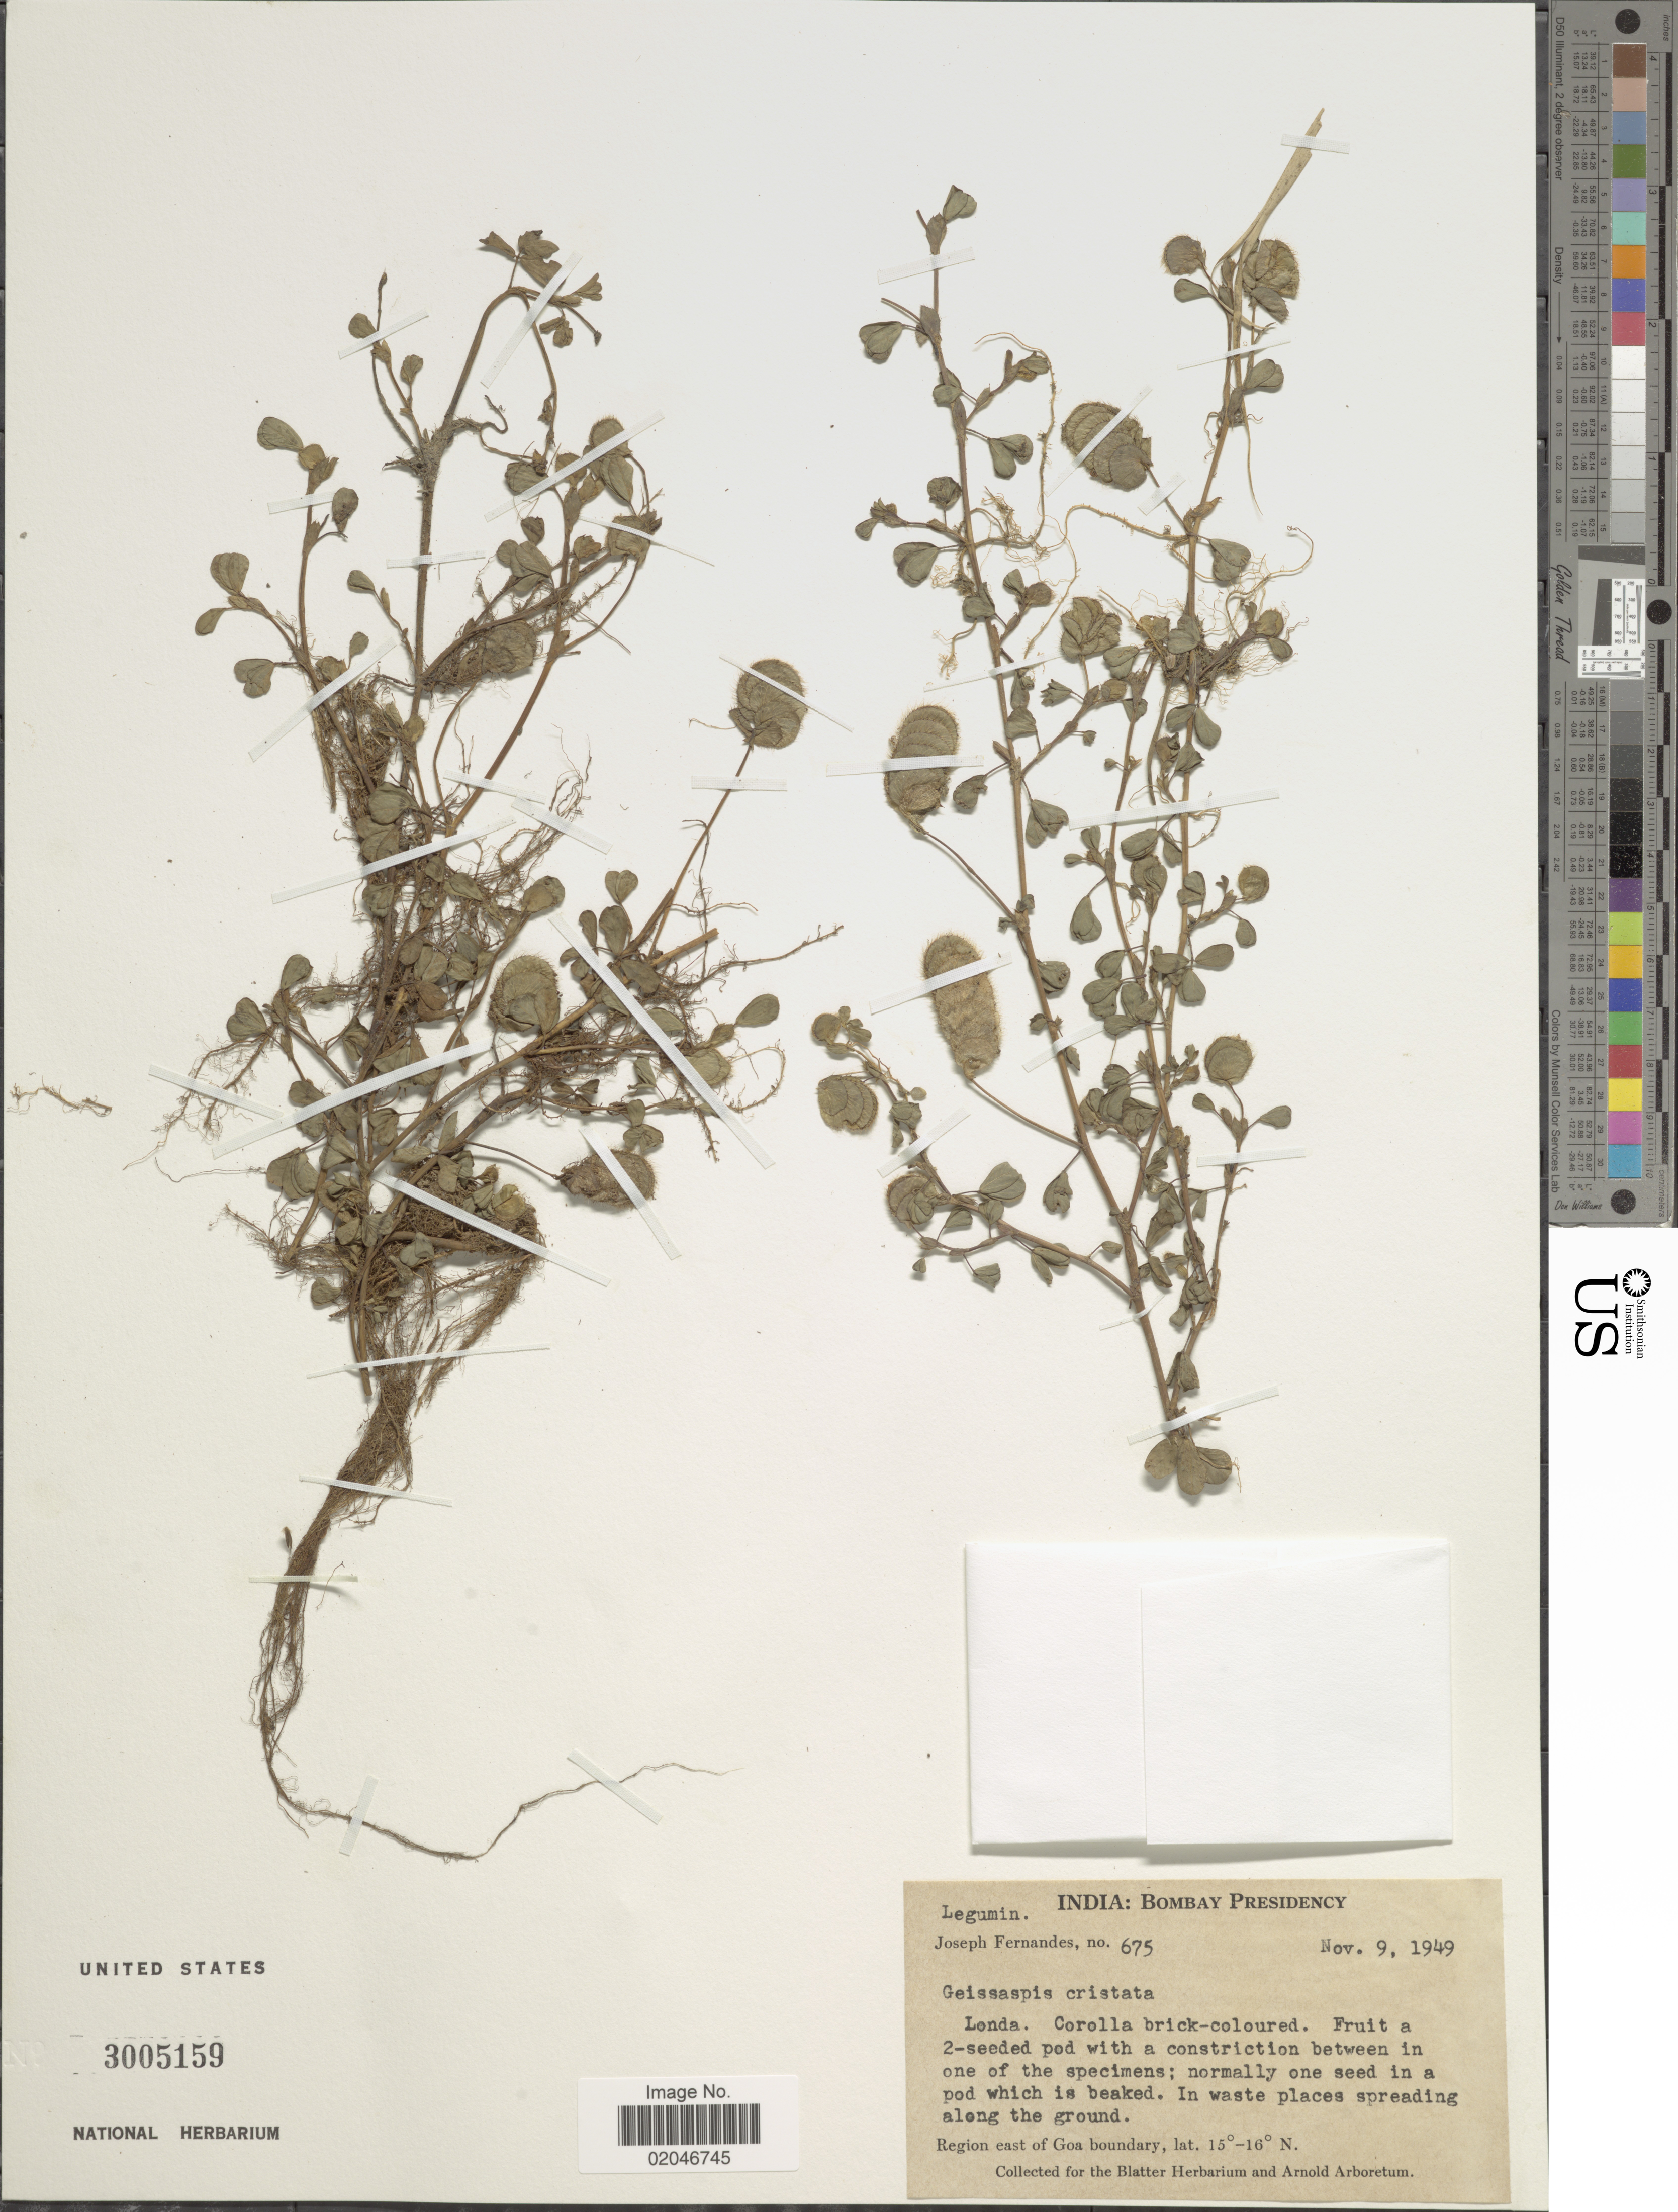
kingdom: Plantae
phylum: Tracheophyta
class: Magnoliopsida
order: Fabales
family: Fabaceae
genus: Geissaspis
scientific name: Geissaspis cristata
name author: Wight & Arn.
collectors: J. Fernandes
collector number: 675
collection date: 1949-11-09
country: India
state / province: Goa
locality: Bombay Presidency, Region east of Goa Boundary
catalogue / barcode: US 3005159